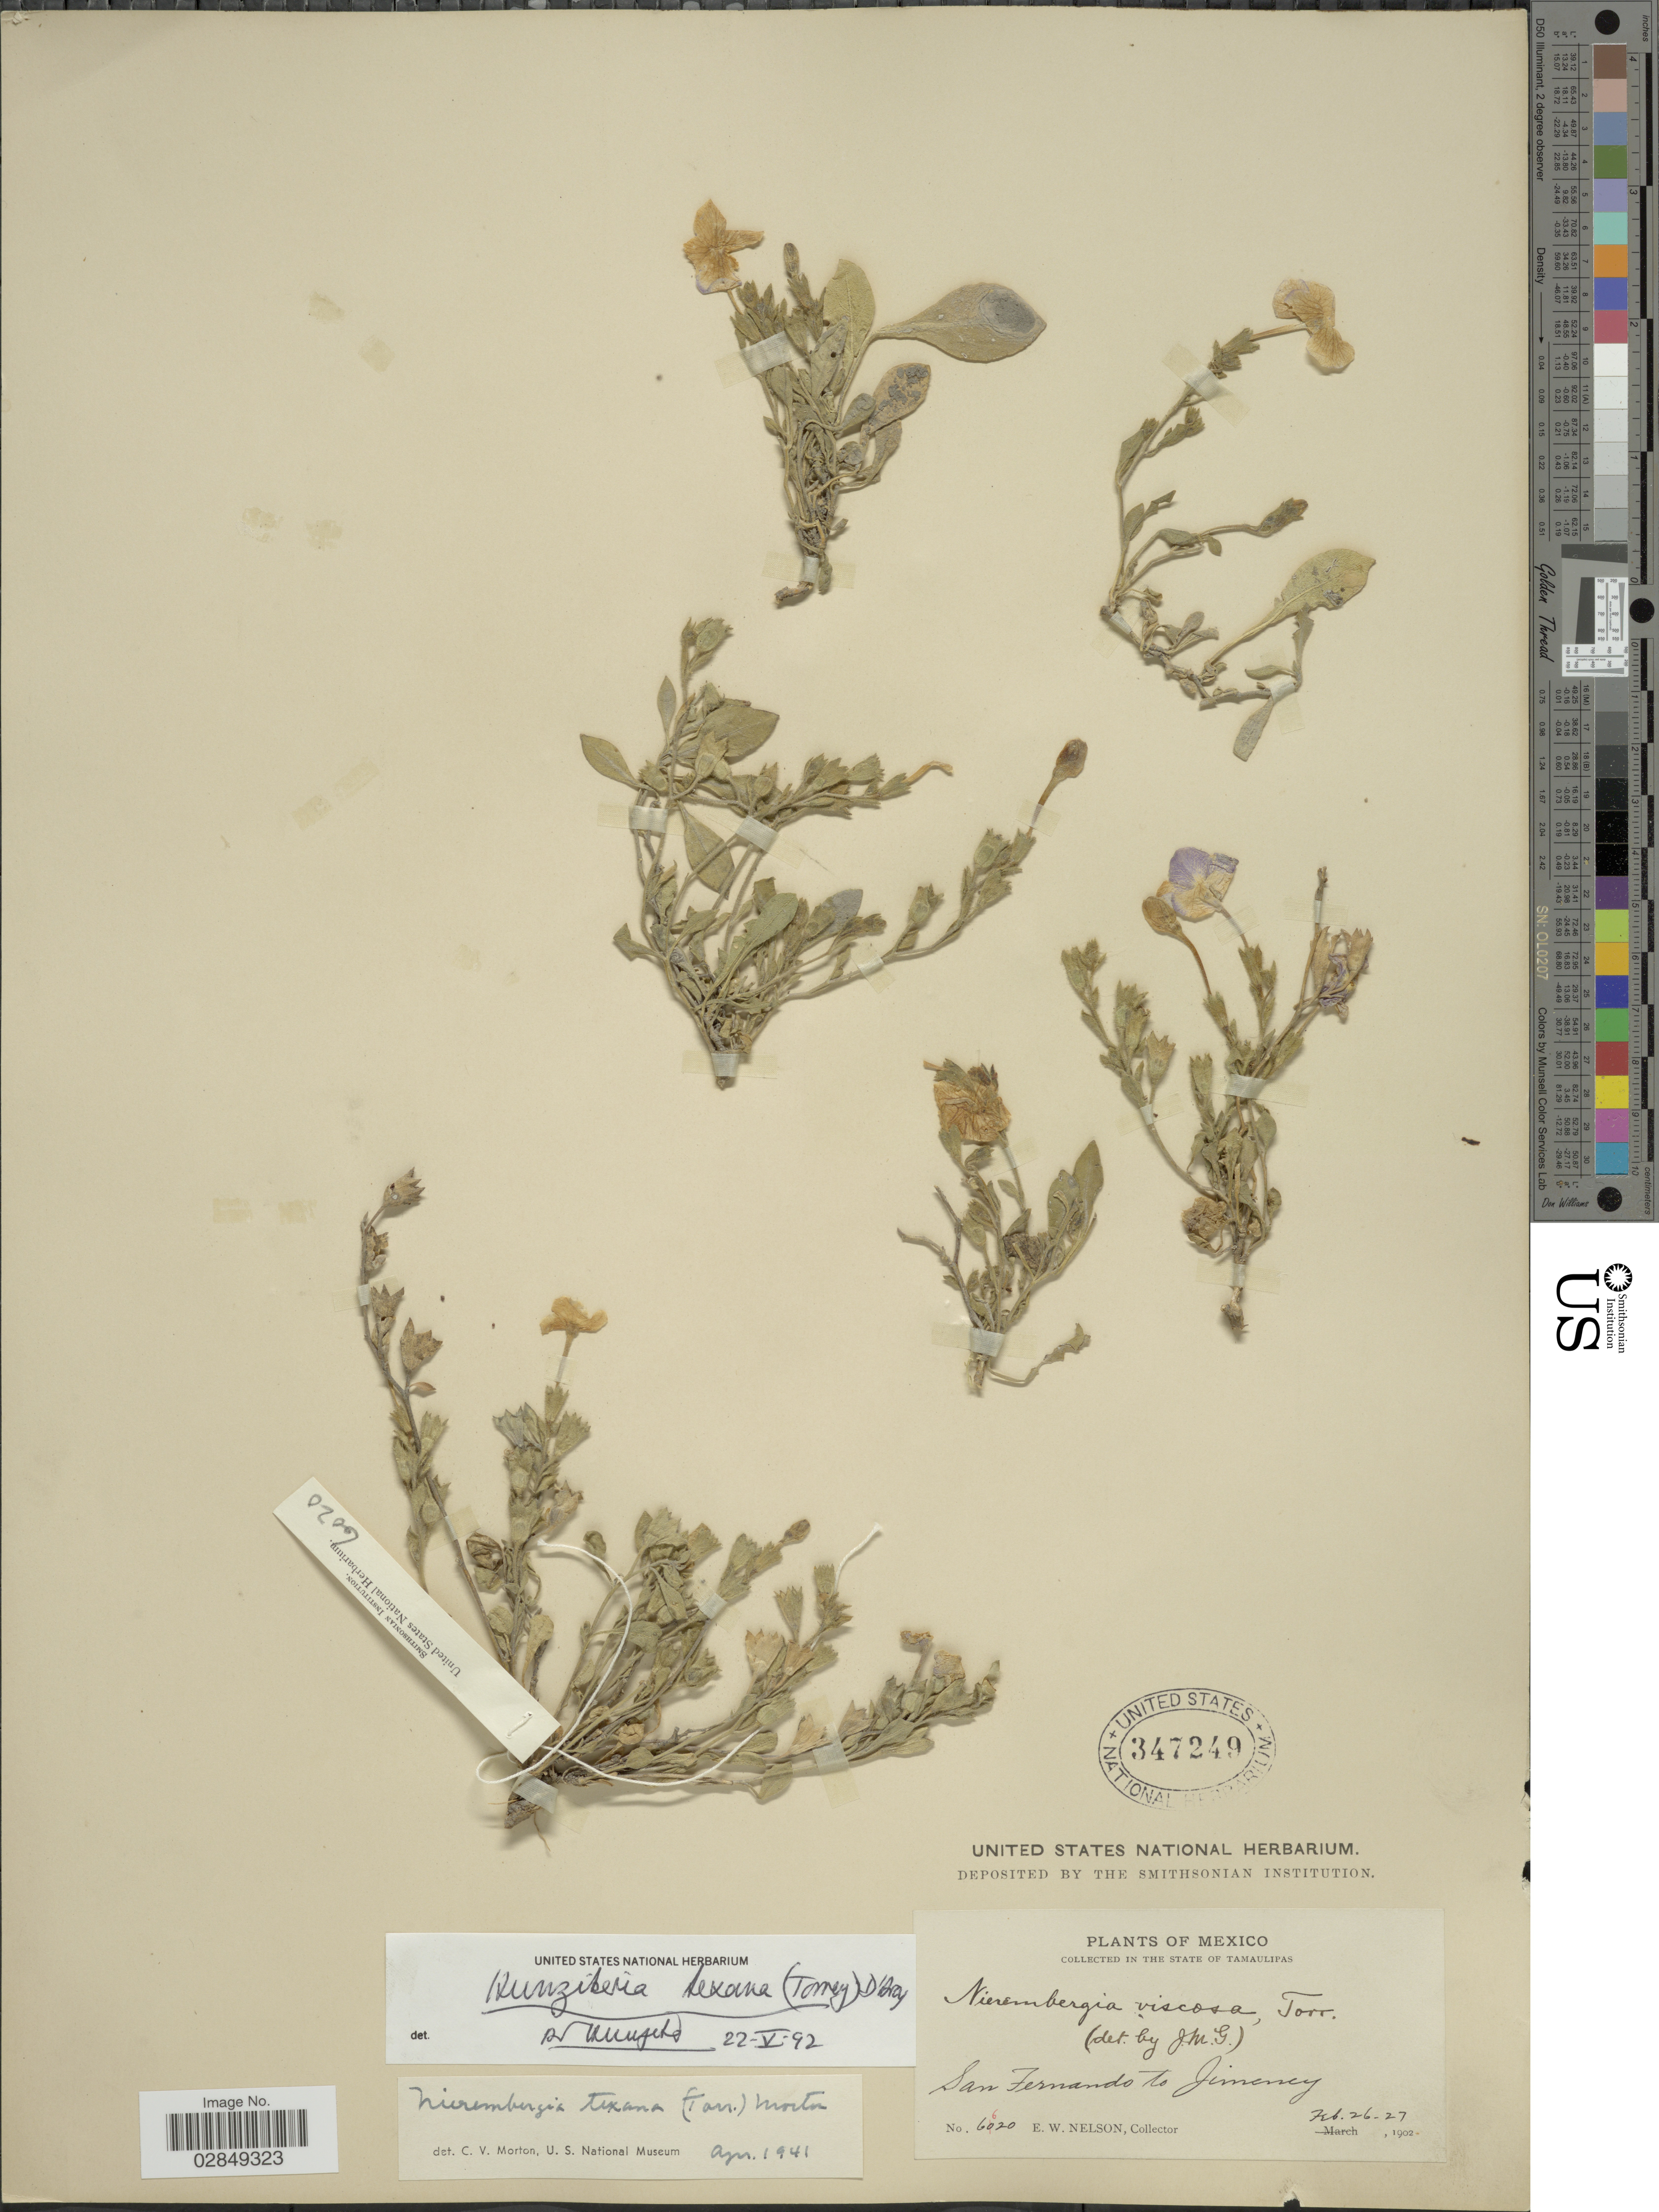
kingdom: Plantae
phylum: Tracheophyta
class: Magnoliopsida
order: Solanales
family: Solanaceae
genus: Hunzikeria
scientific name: Hunzikeria texana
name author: (Torr.) D'Arcy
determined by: Hunziker, A. T.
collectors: E. W. Nelson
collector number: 6620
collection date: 1902-02-26/1902-02-27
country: Mexico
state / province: Tamaulipas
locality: San Fernando to Jimenez.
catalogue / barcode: US 347249